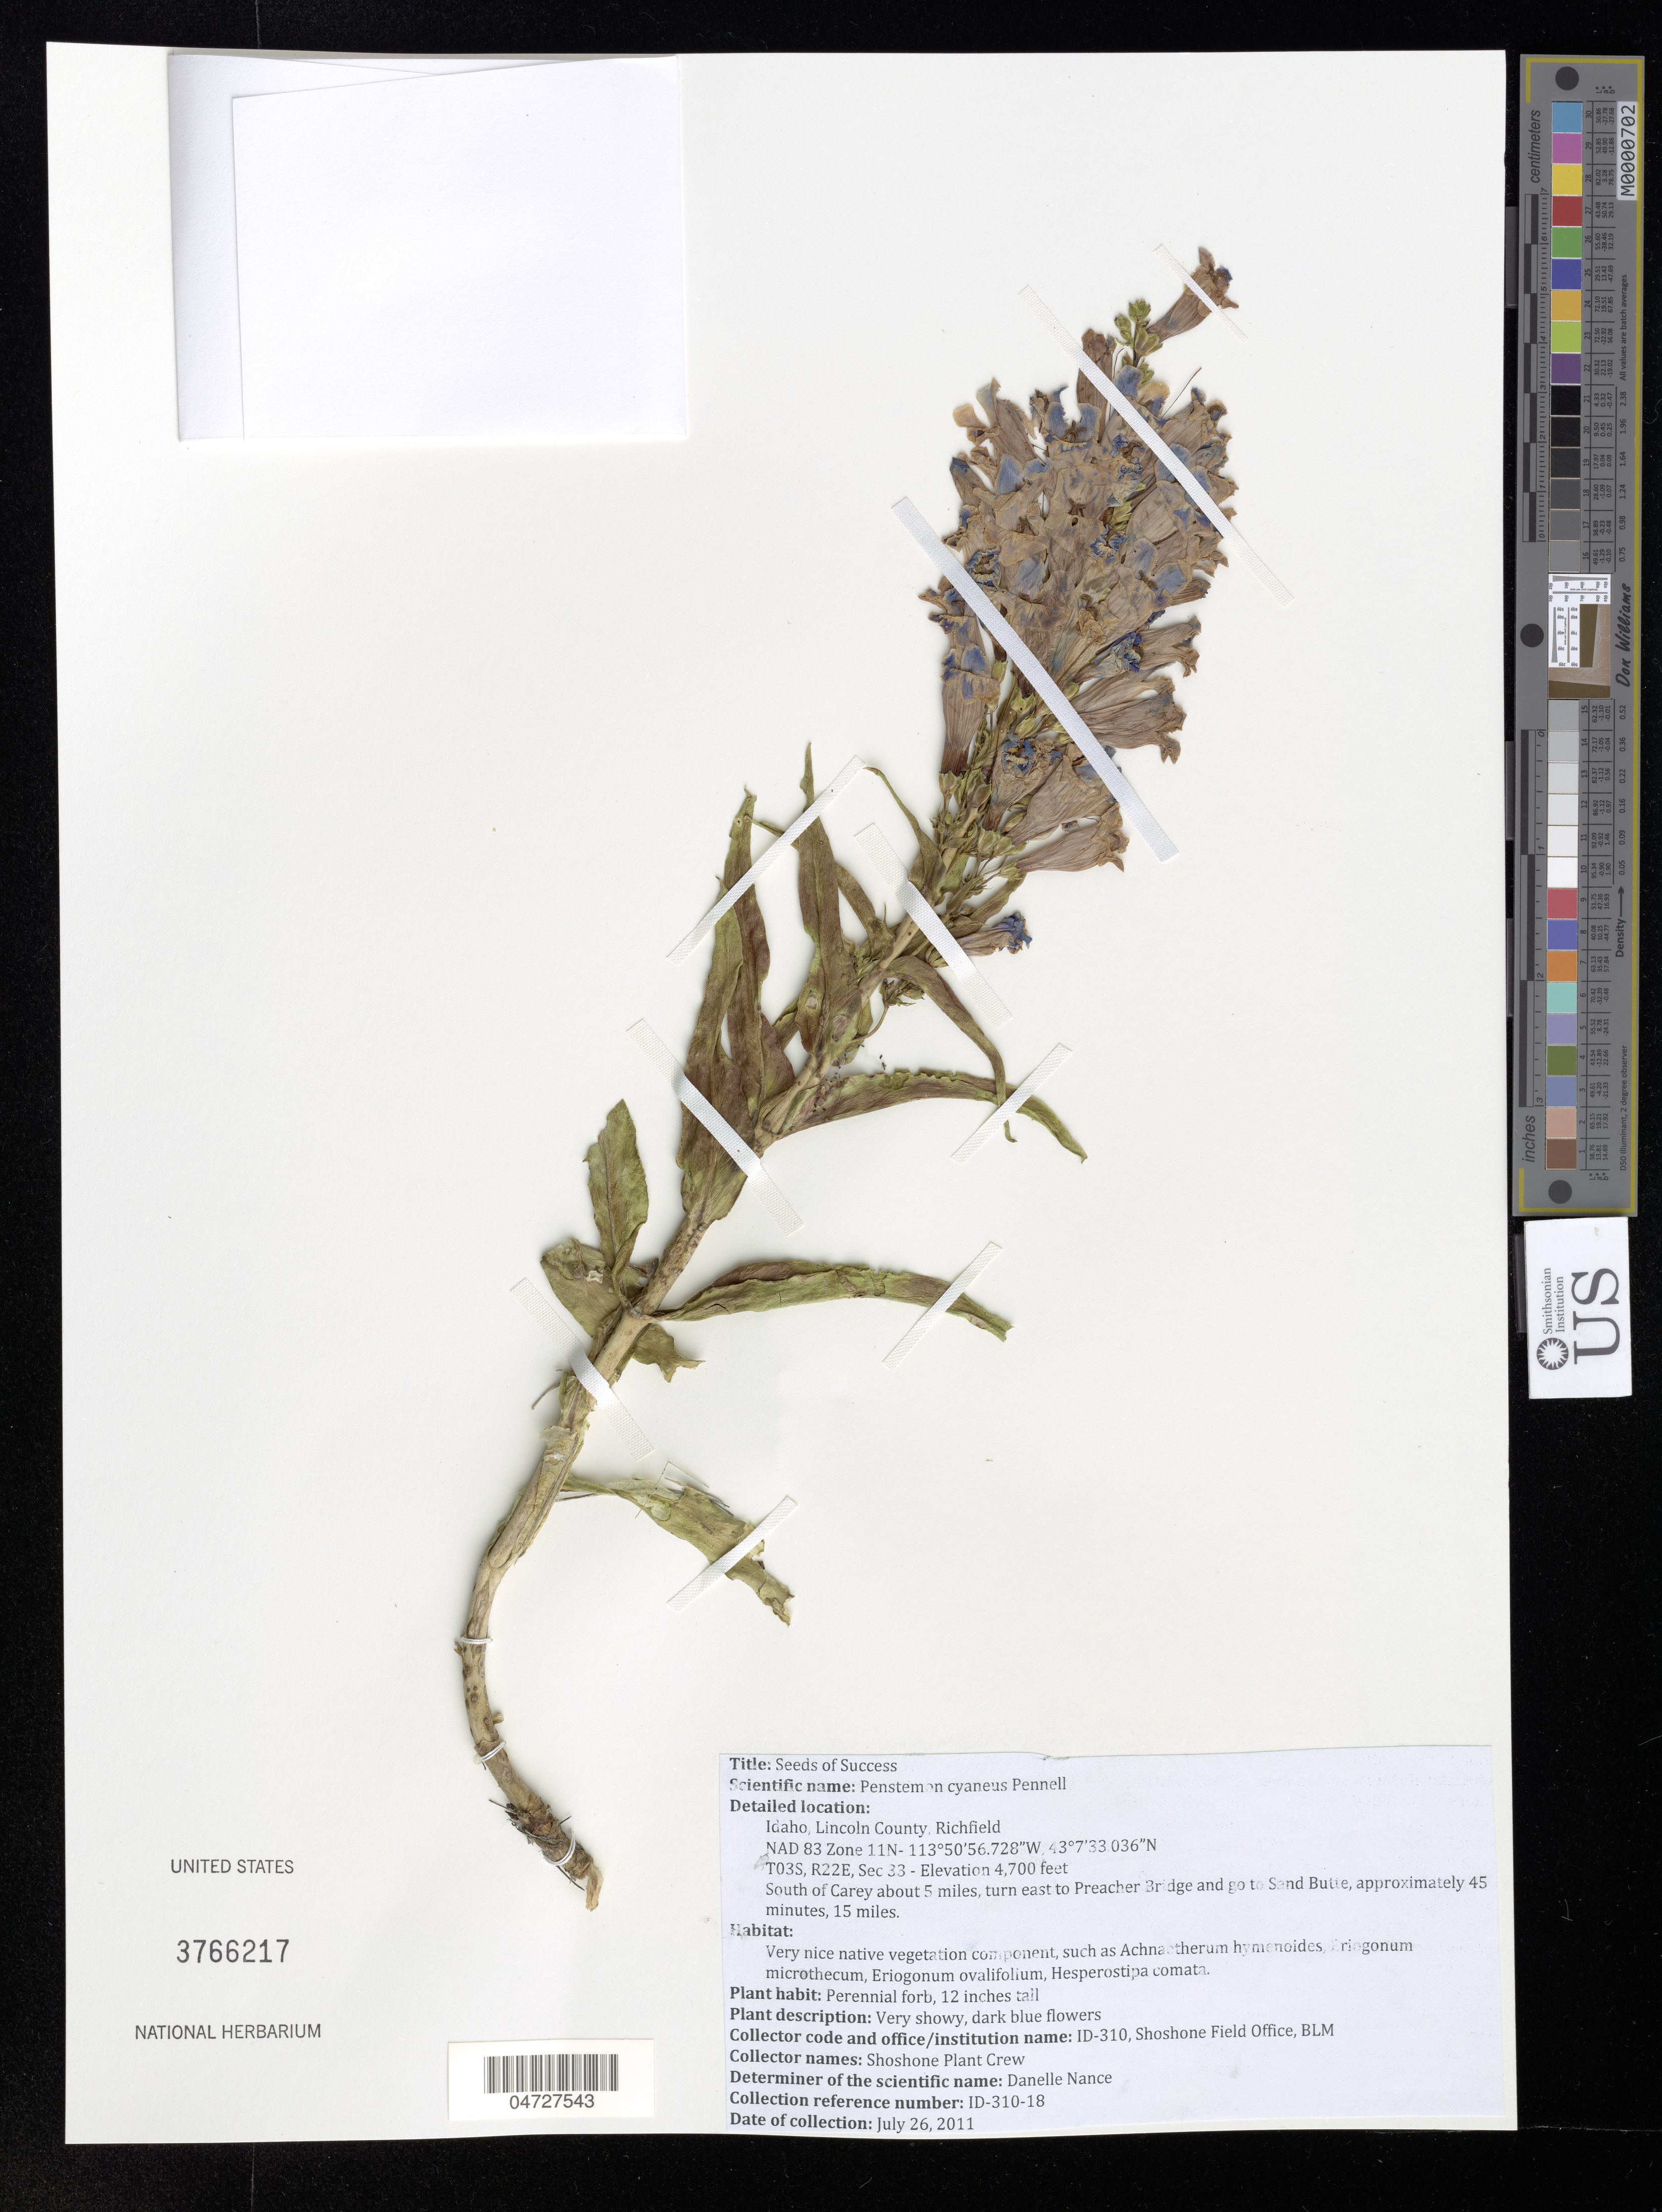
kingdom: Plantae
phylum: Tracheophyta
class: Magnoliopsida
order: Lamiales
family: Plantaginaceae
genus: Penstemon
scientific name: Penstemon cyaneus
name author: Pennell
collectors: Shoshone Plant Crew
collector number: ID-310-18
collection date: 2011-07-26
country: United States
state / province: Idaho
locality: Lincoln County, Richfield. South of Carey about 5 miles, turn east to Preacher 3ridge and go to Sand Butte, approximately 45 minutes, 15 miles.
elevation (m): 1433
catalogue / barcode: US 3766217